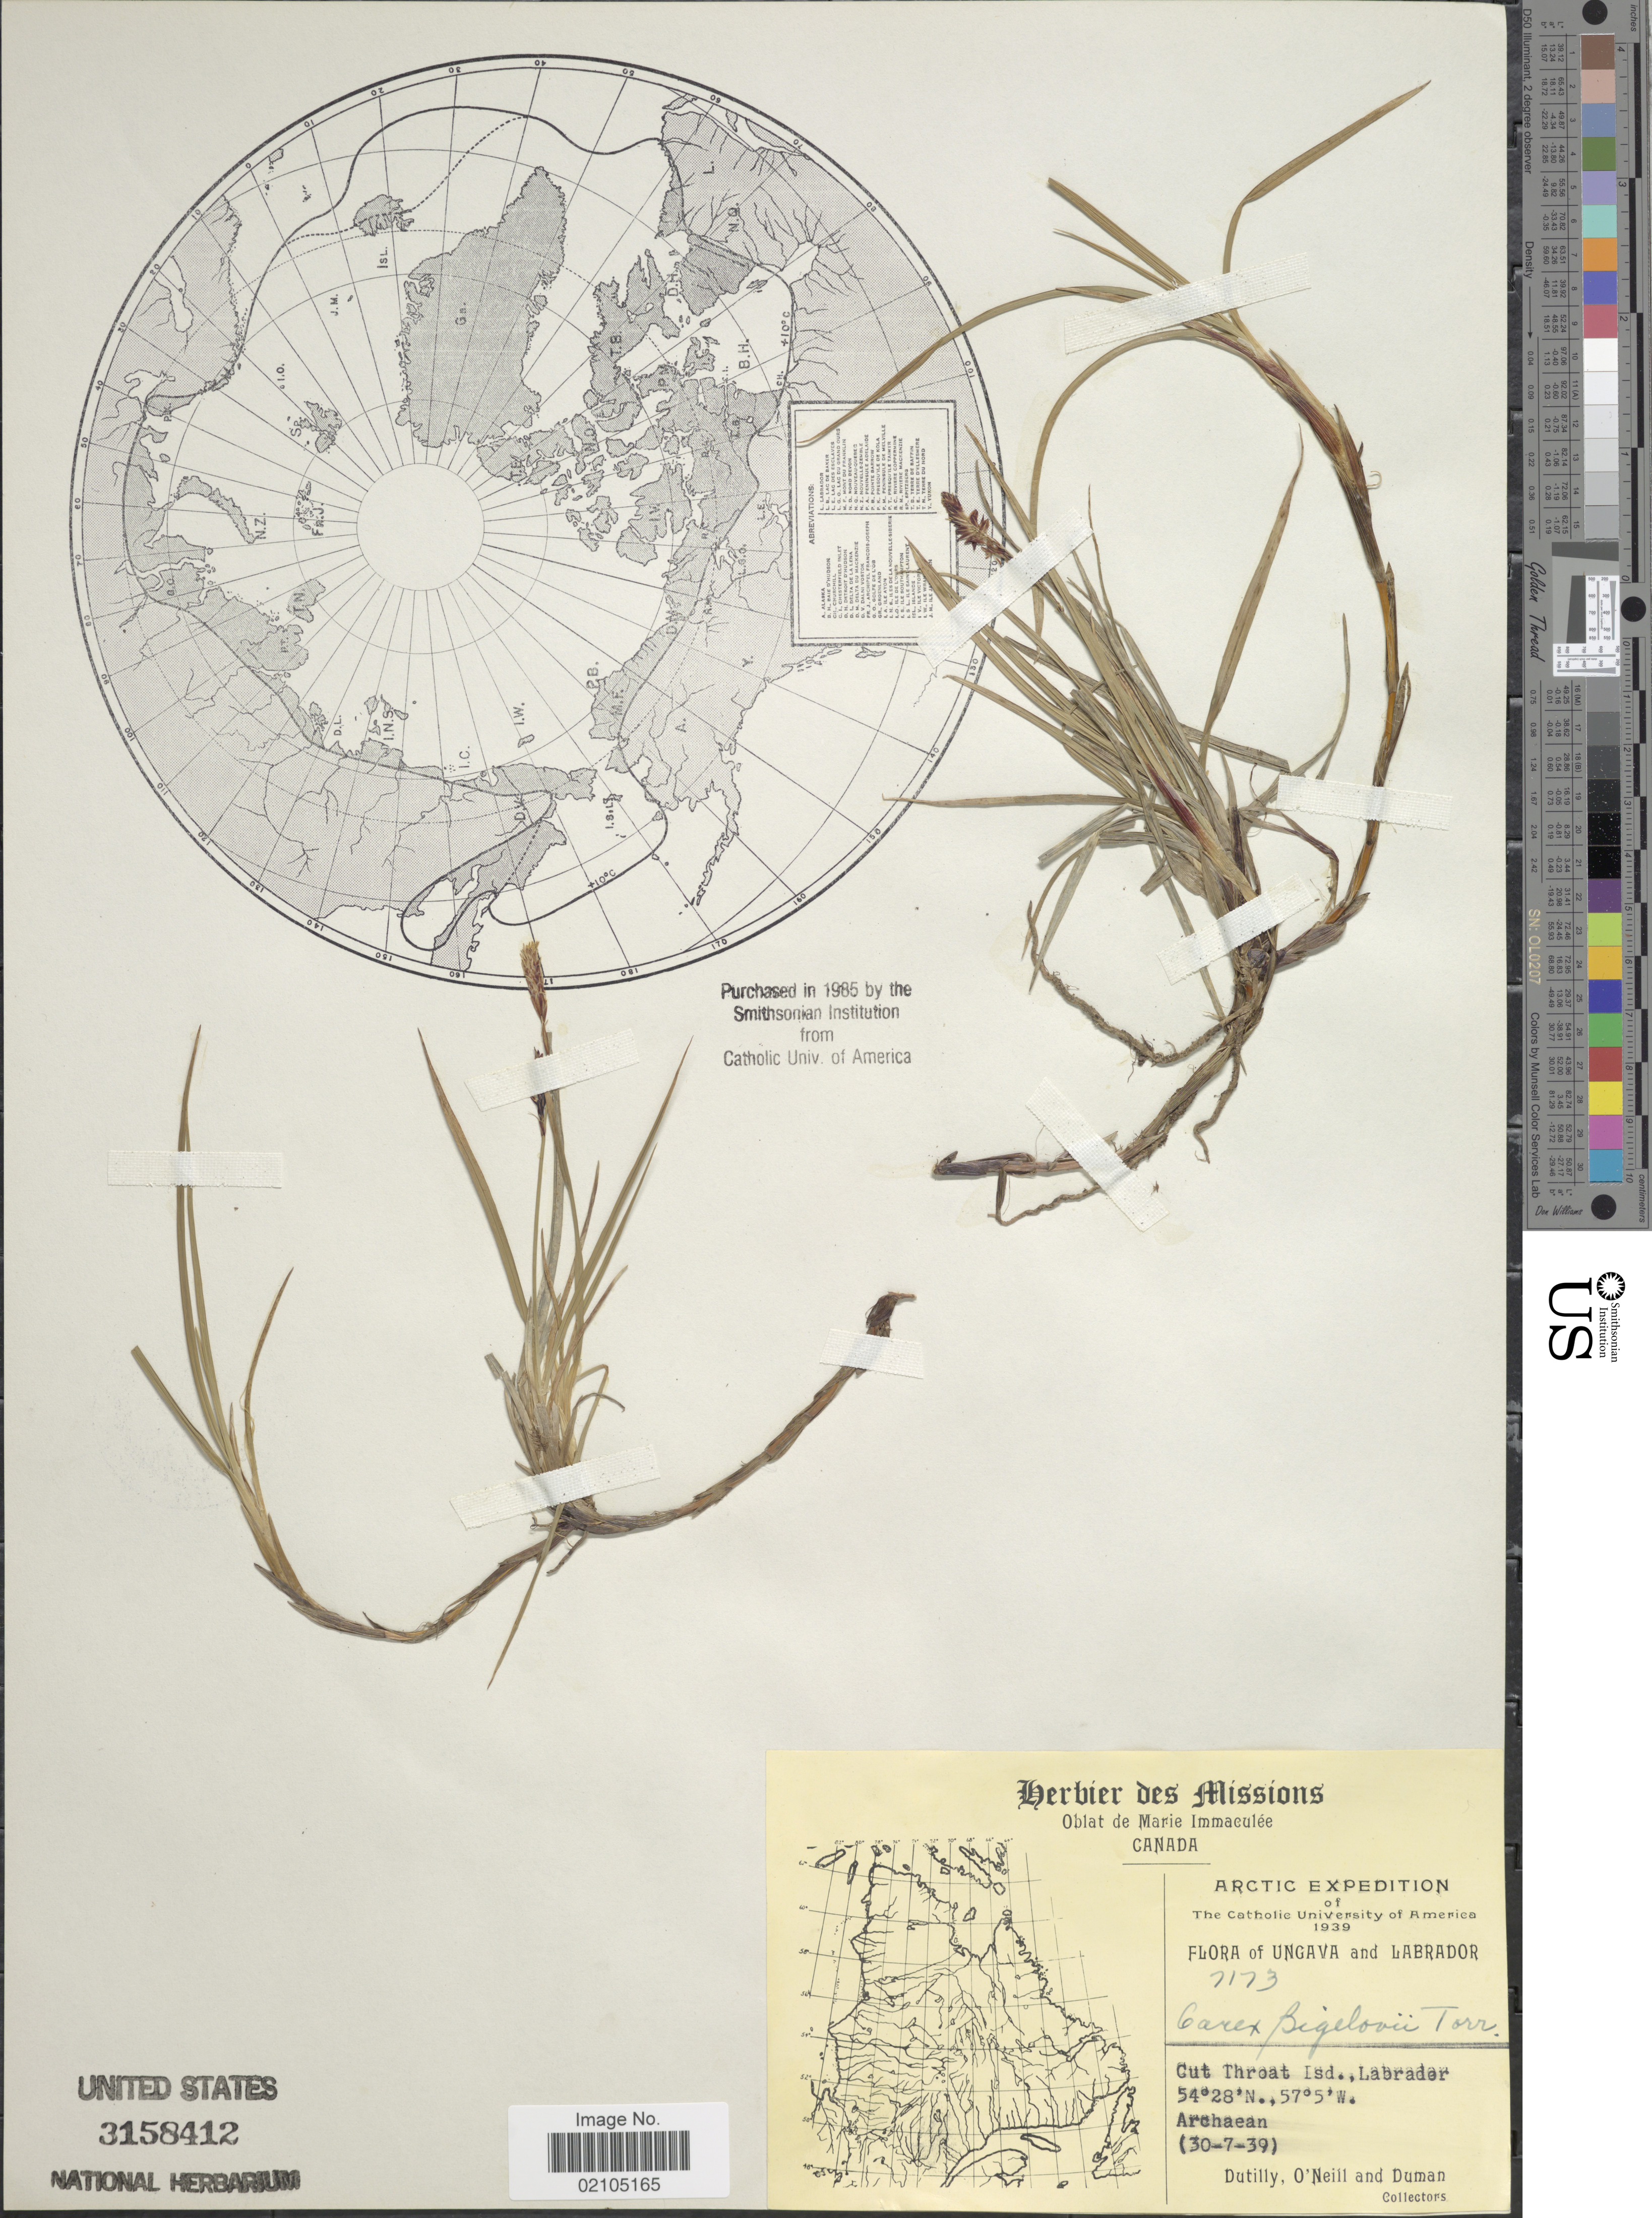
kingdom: Plantae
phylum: Tracheophyta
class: Liliopsida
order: Poales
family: Cyperaceae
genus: Carex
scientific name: Carex bigelowii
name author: Torr. ex Schwein.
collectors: -. Dutilly, -. O'Neill & -. Duman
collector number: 7173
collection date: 1939-07-30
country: Canada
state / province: Newfoundland and Labrador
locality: Arctic, Cut throat Isd., Labrador, Archaean.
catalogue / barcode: US 3158412